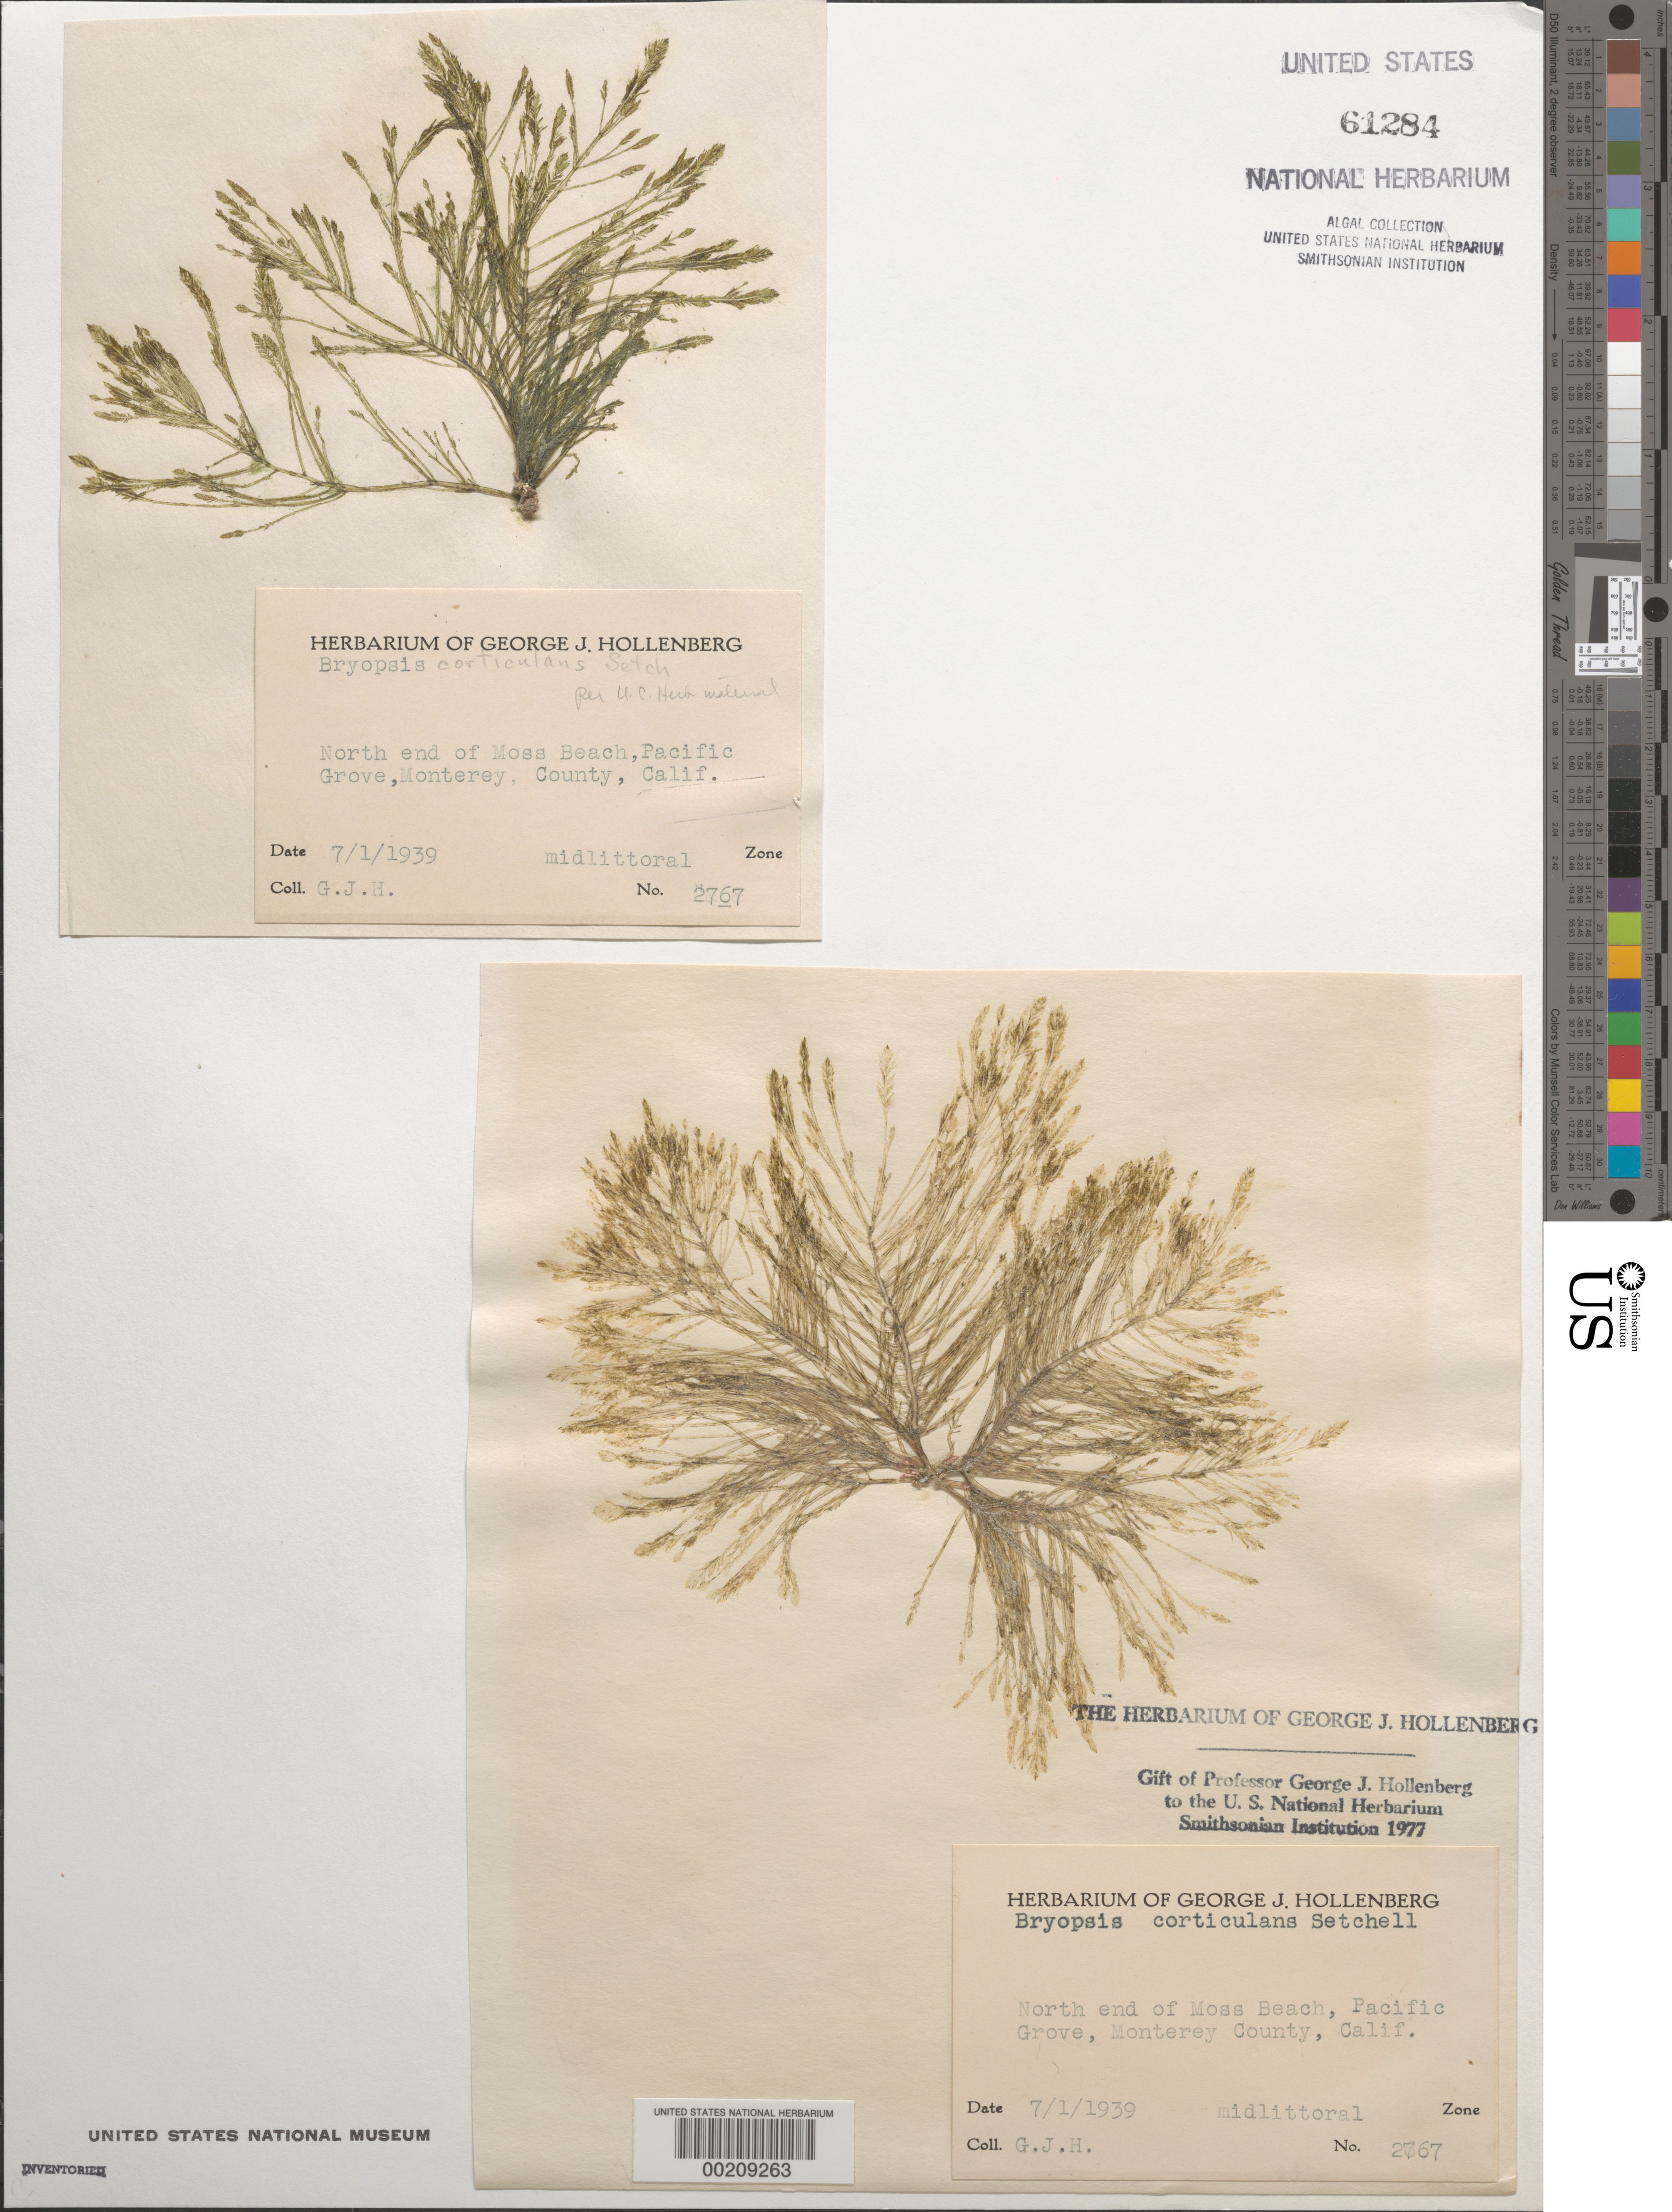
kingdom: Plantae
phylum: Chlorophyta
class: Ulvophyceae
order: Bryopsidales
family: Bryopsidaceae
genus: Bryopsis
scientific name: Bryopsis corticulans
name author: Setch. in Collins et al.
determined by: Hollenberg, George J.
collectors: G. Hollenberg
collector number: GJH 2767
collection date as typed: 01 Jul 1939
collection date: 1939-07-01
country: United States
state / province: California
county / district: Monterey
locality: Moss Beach, Pacific Grove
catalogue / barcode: US 61284